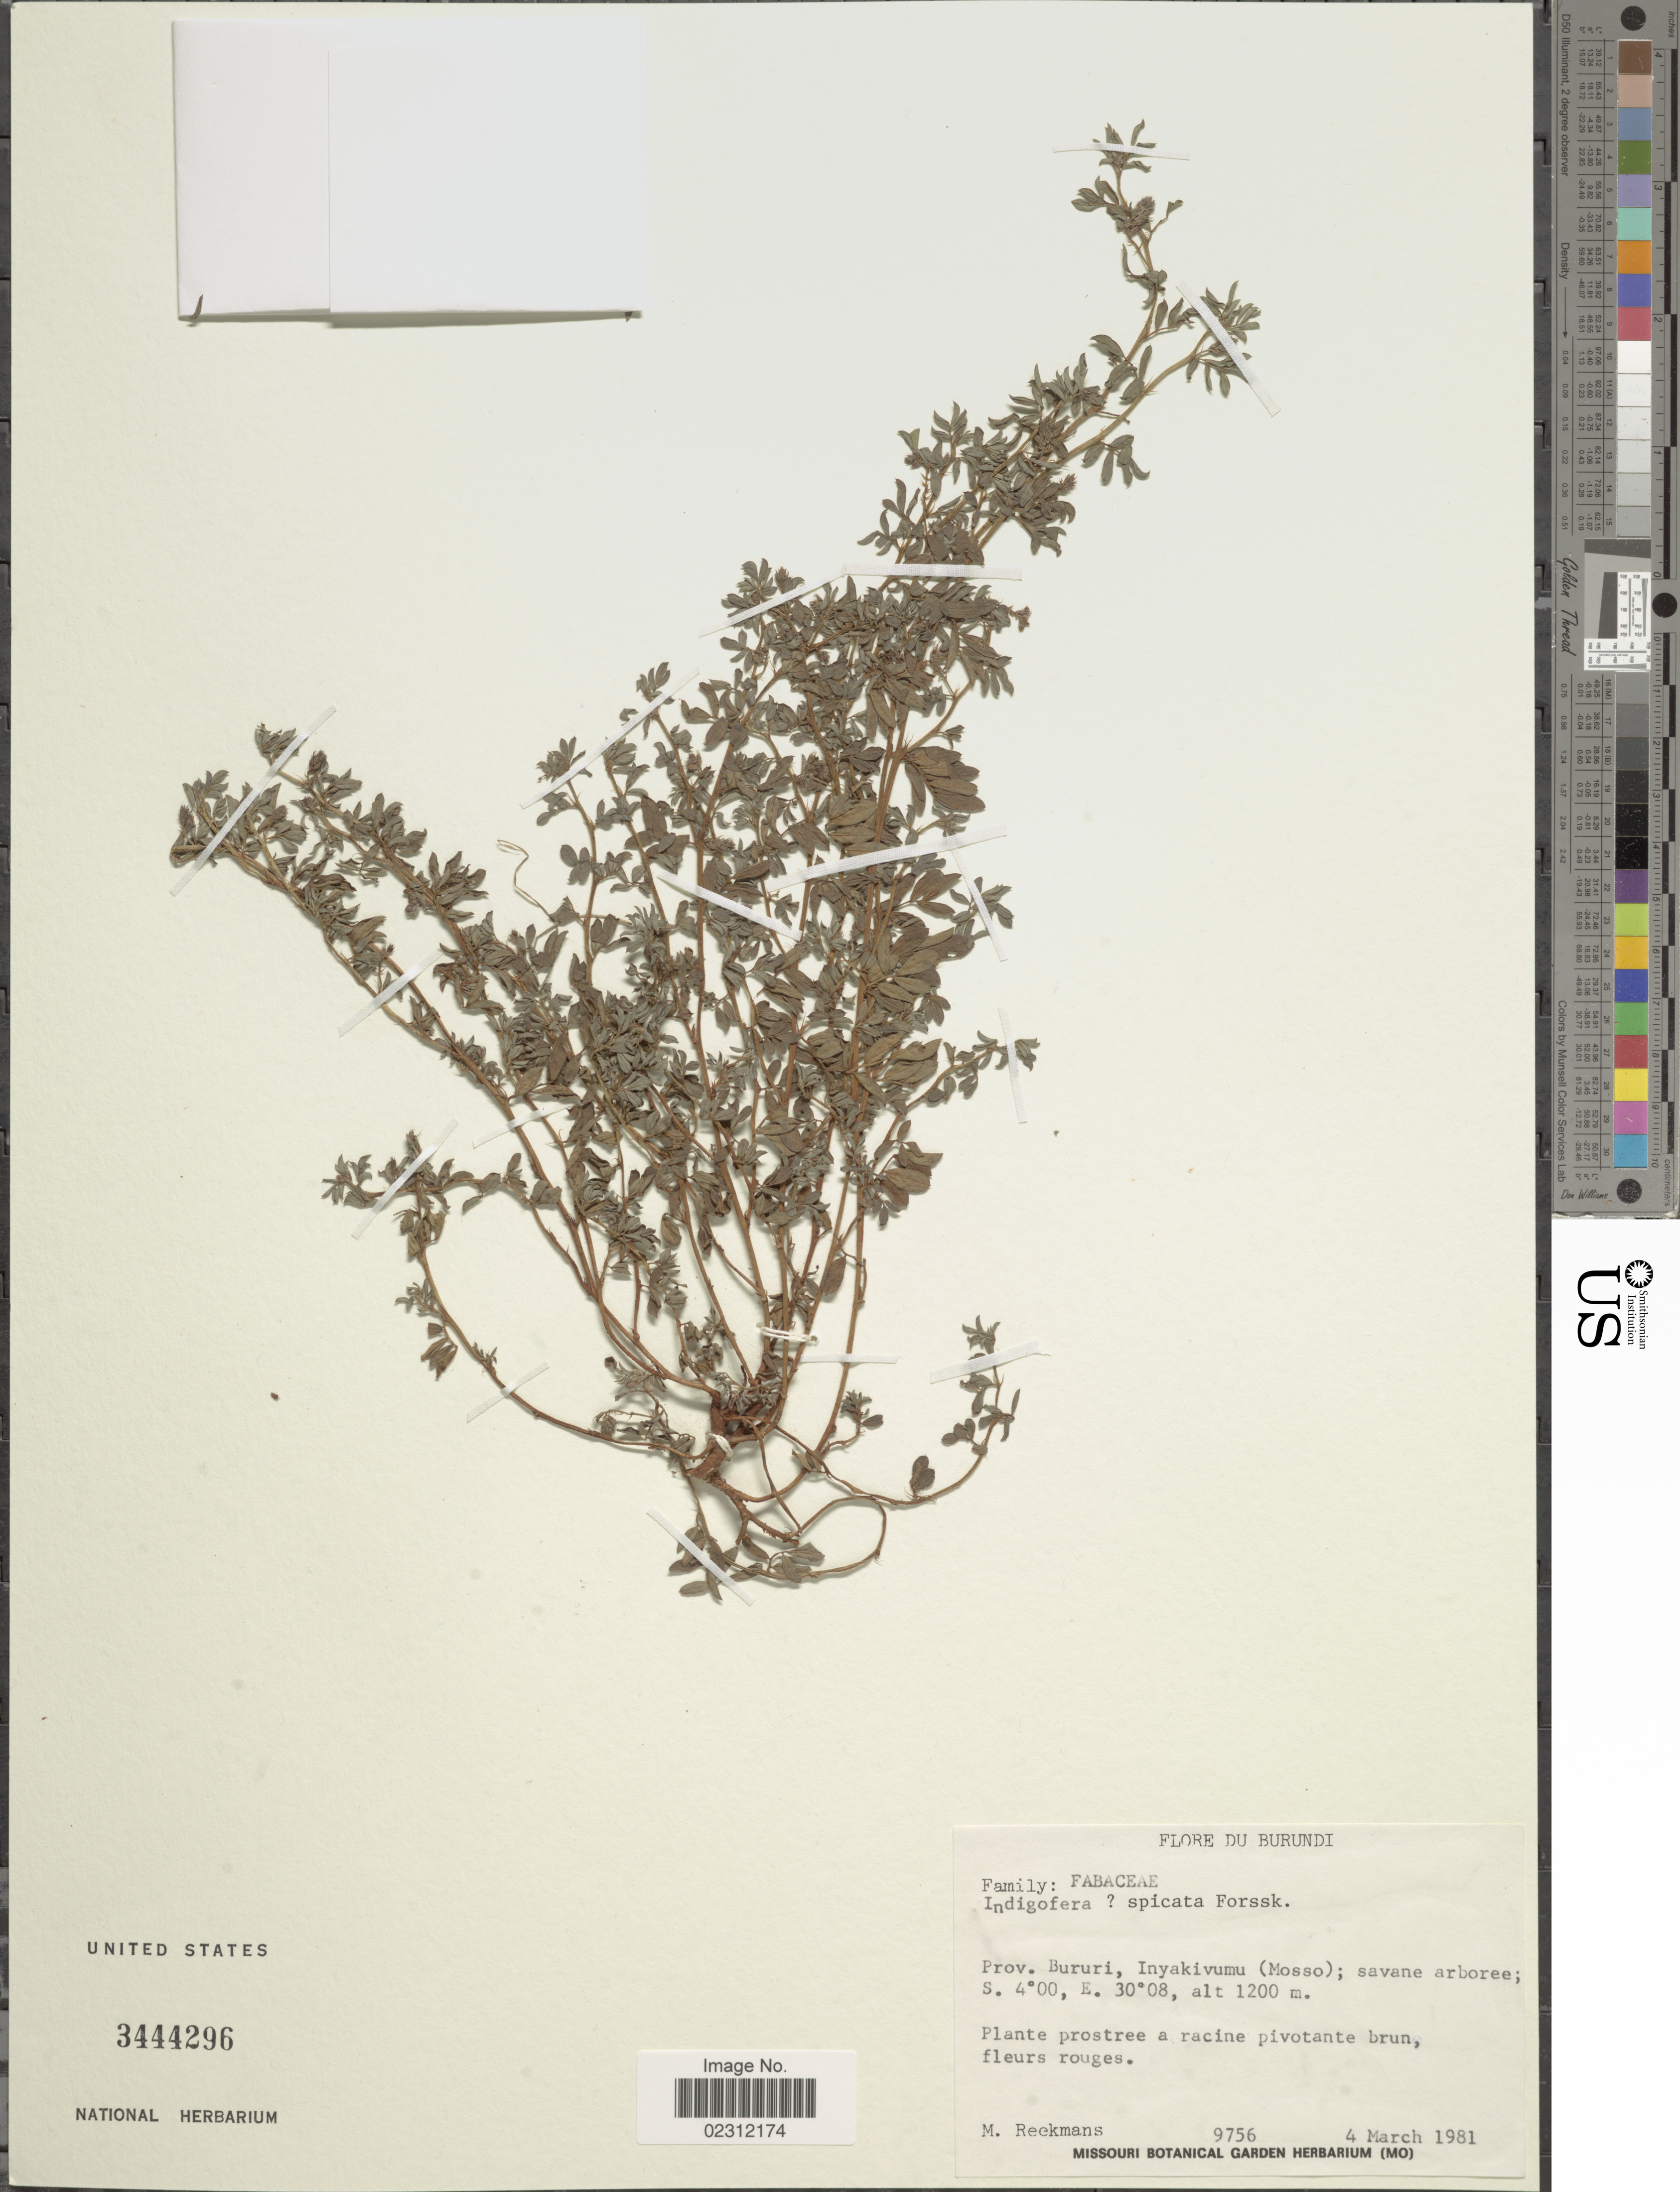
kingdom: Plantae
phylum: Tracheophyta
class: Magnoliopsida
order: Fabales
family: Fabaceae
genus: Indigofera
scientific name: Indigofera spicata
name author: Forssk.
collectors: M. Reekmans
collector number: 9756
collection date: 1981-03-04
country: Burundi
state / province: Bururi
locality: Inyakivumu (Mosso)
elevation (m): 1200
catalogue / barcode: US 3444296